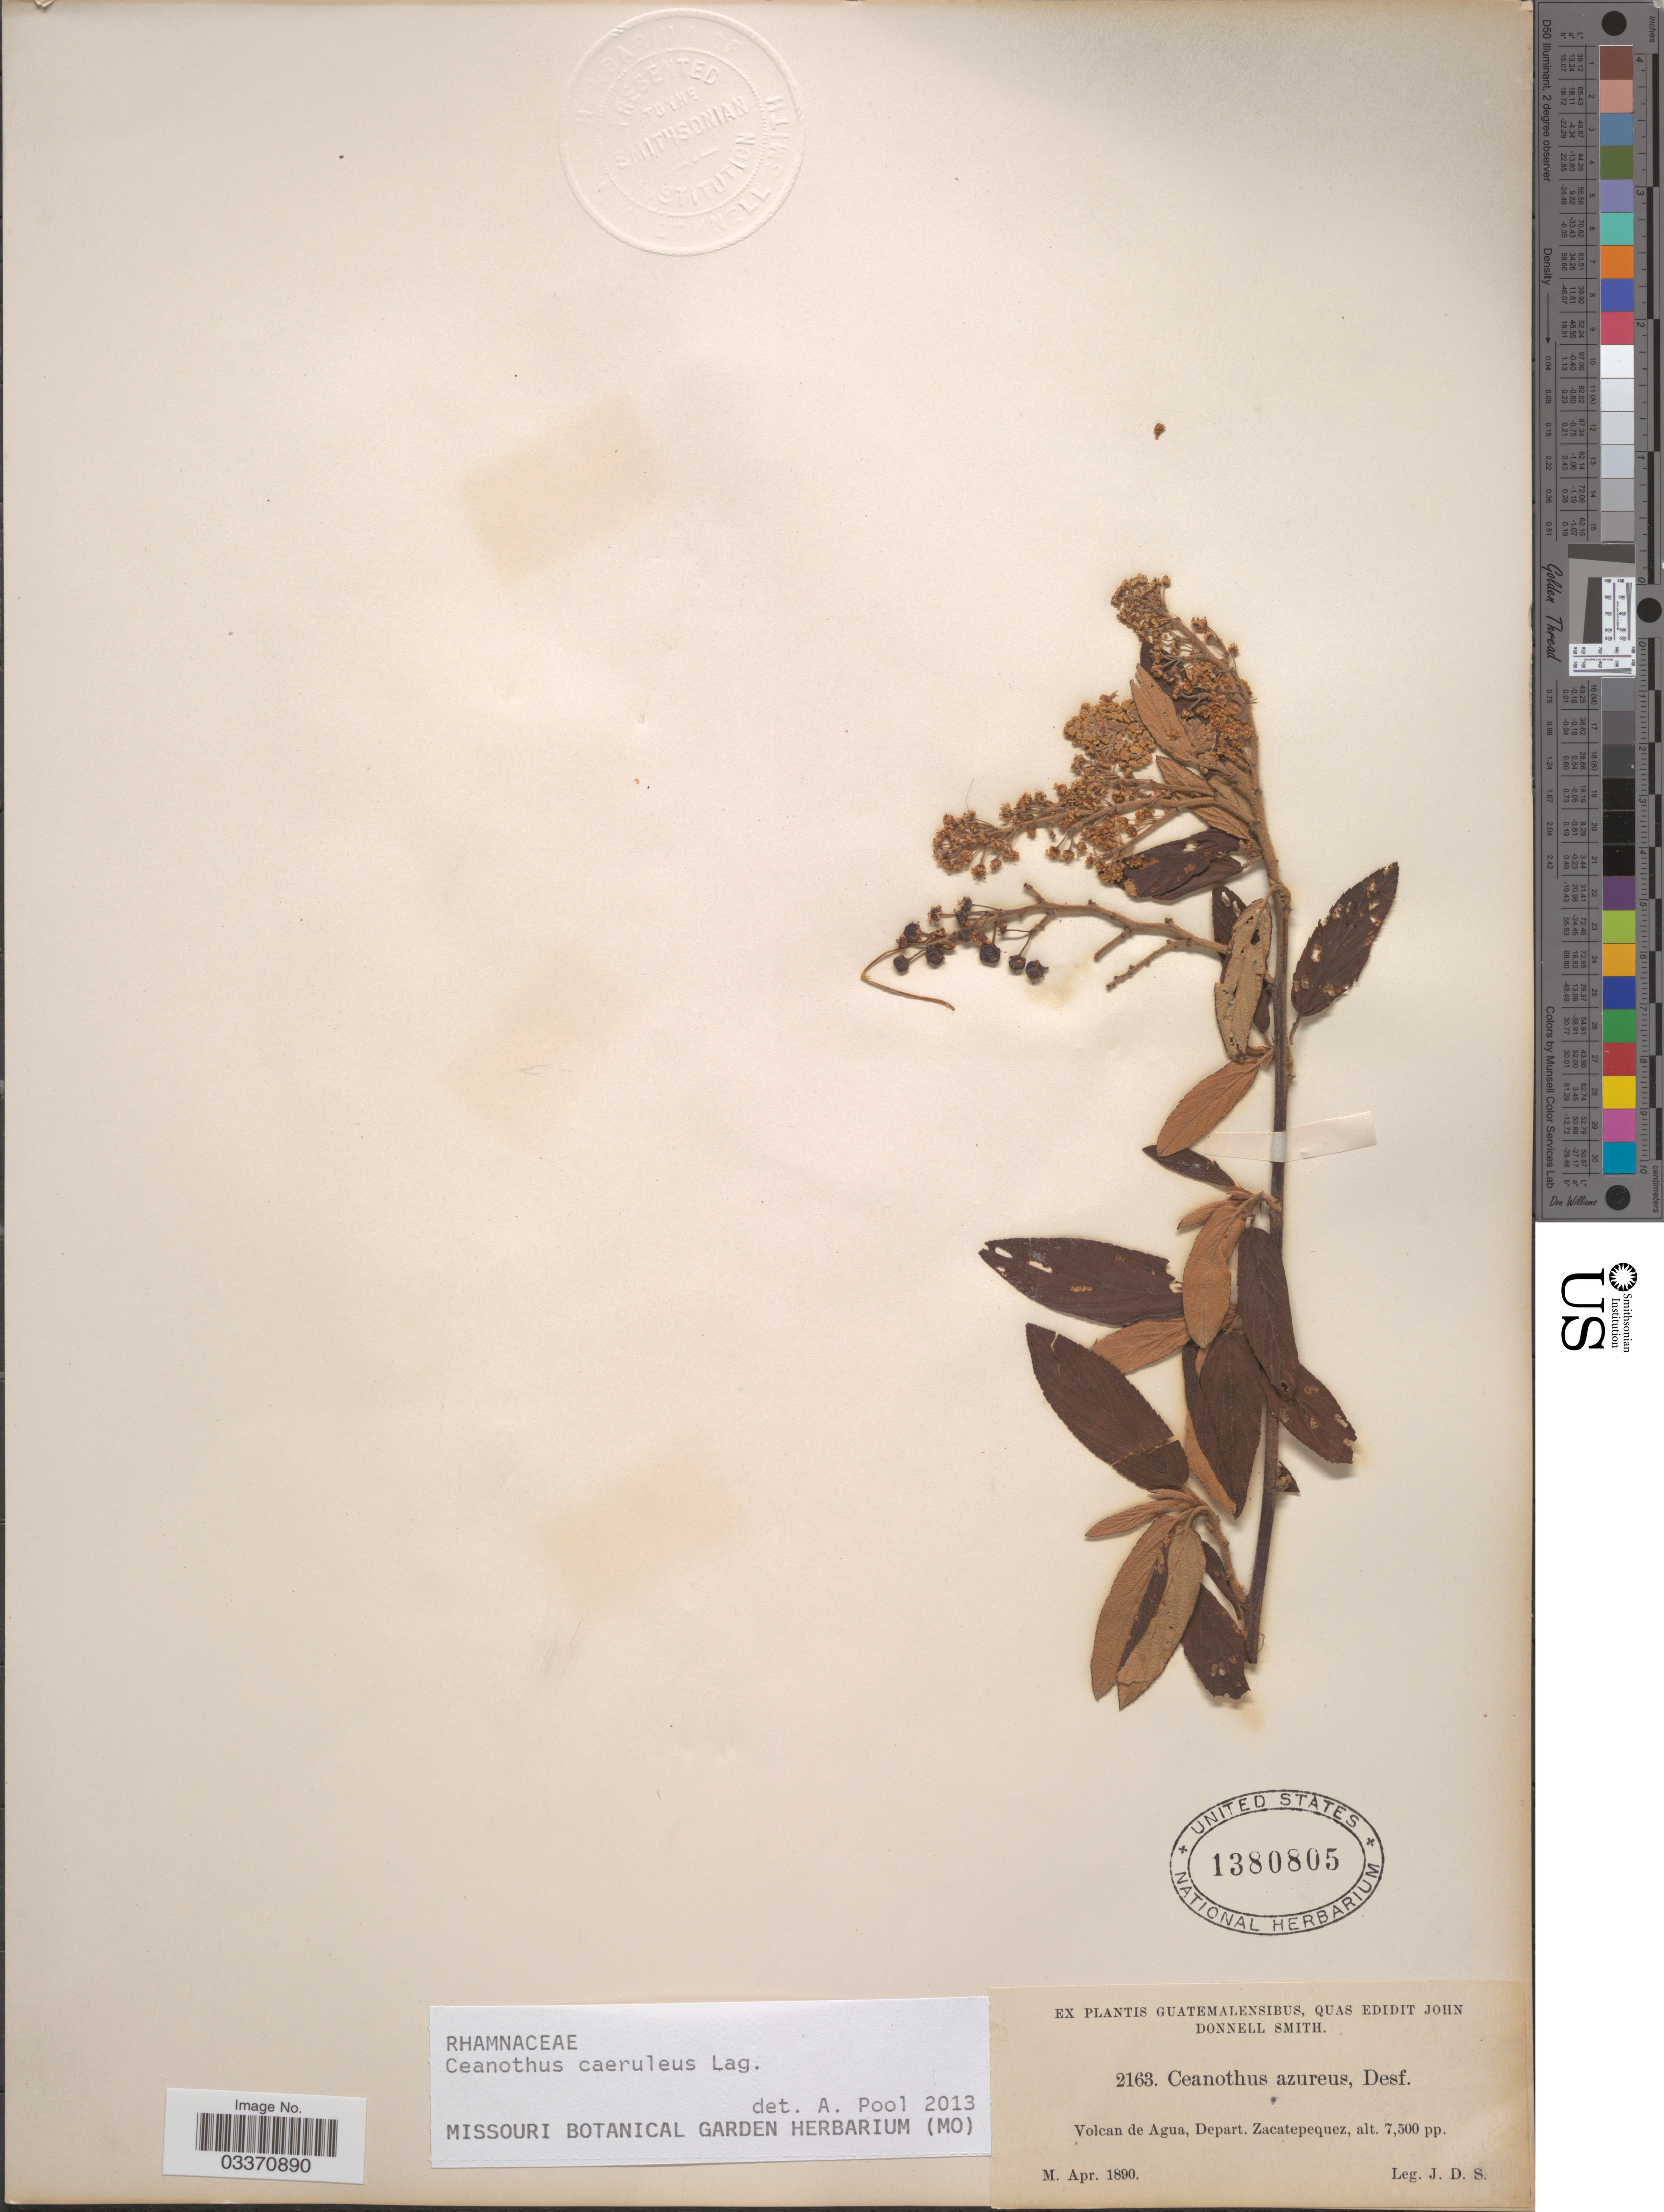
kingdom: Plantae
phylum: Tracheophyta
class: Magnoliopsida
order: Rosales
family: Rhamnaceae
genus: Ceanothus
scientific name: Ceanothus caeruleus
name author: Lag.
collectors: J. Donnell Smith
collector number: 2163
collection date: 1890-04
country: Guatemala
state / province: Sacatepéquez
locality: Volcan de Agua, Depart. Zacatepequez.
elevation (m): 2286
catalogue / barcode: US 1380805